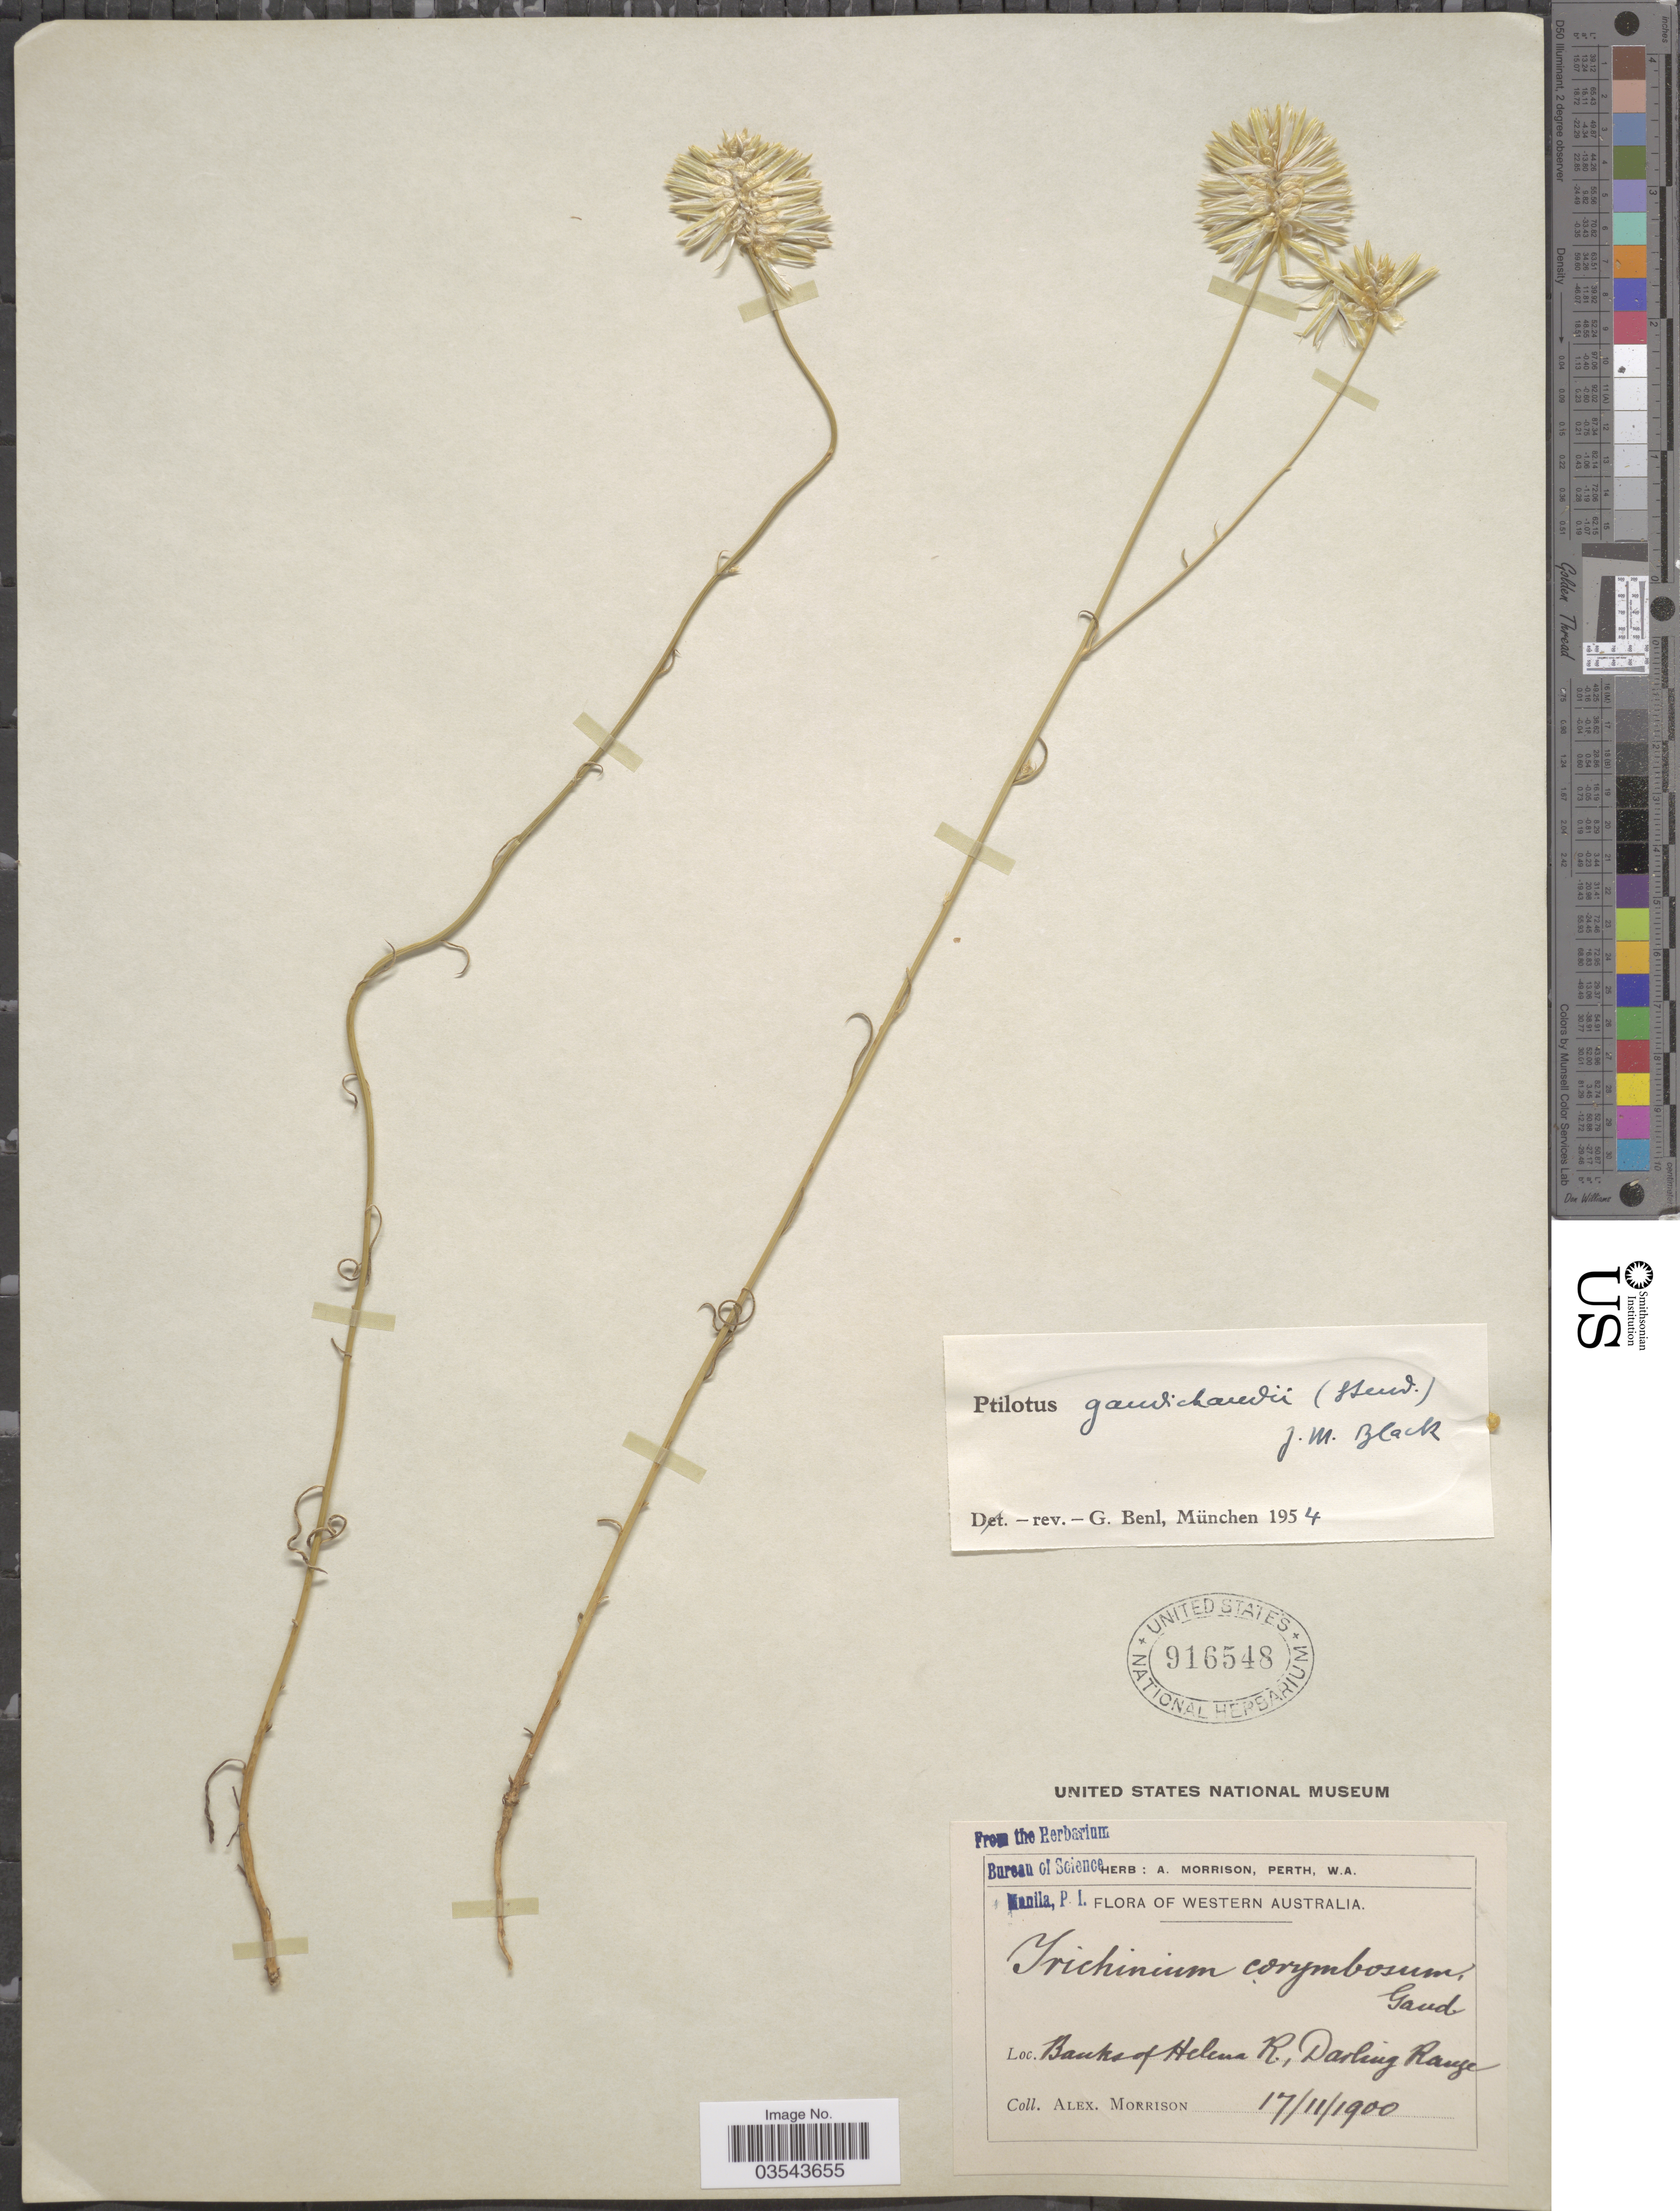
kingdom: Plantae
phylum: Tracheophyta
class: Magnoliopsida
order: Caryophyllales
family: Amaranthaceae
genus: Ptilotus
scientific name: Ptilotus gaudichaudii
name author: J.M. Black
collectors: A. Morrison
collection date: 1900-11-17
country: Australia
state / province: Western Australia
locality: Banks of Helena R., Darling Range.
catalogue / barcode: US 916548